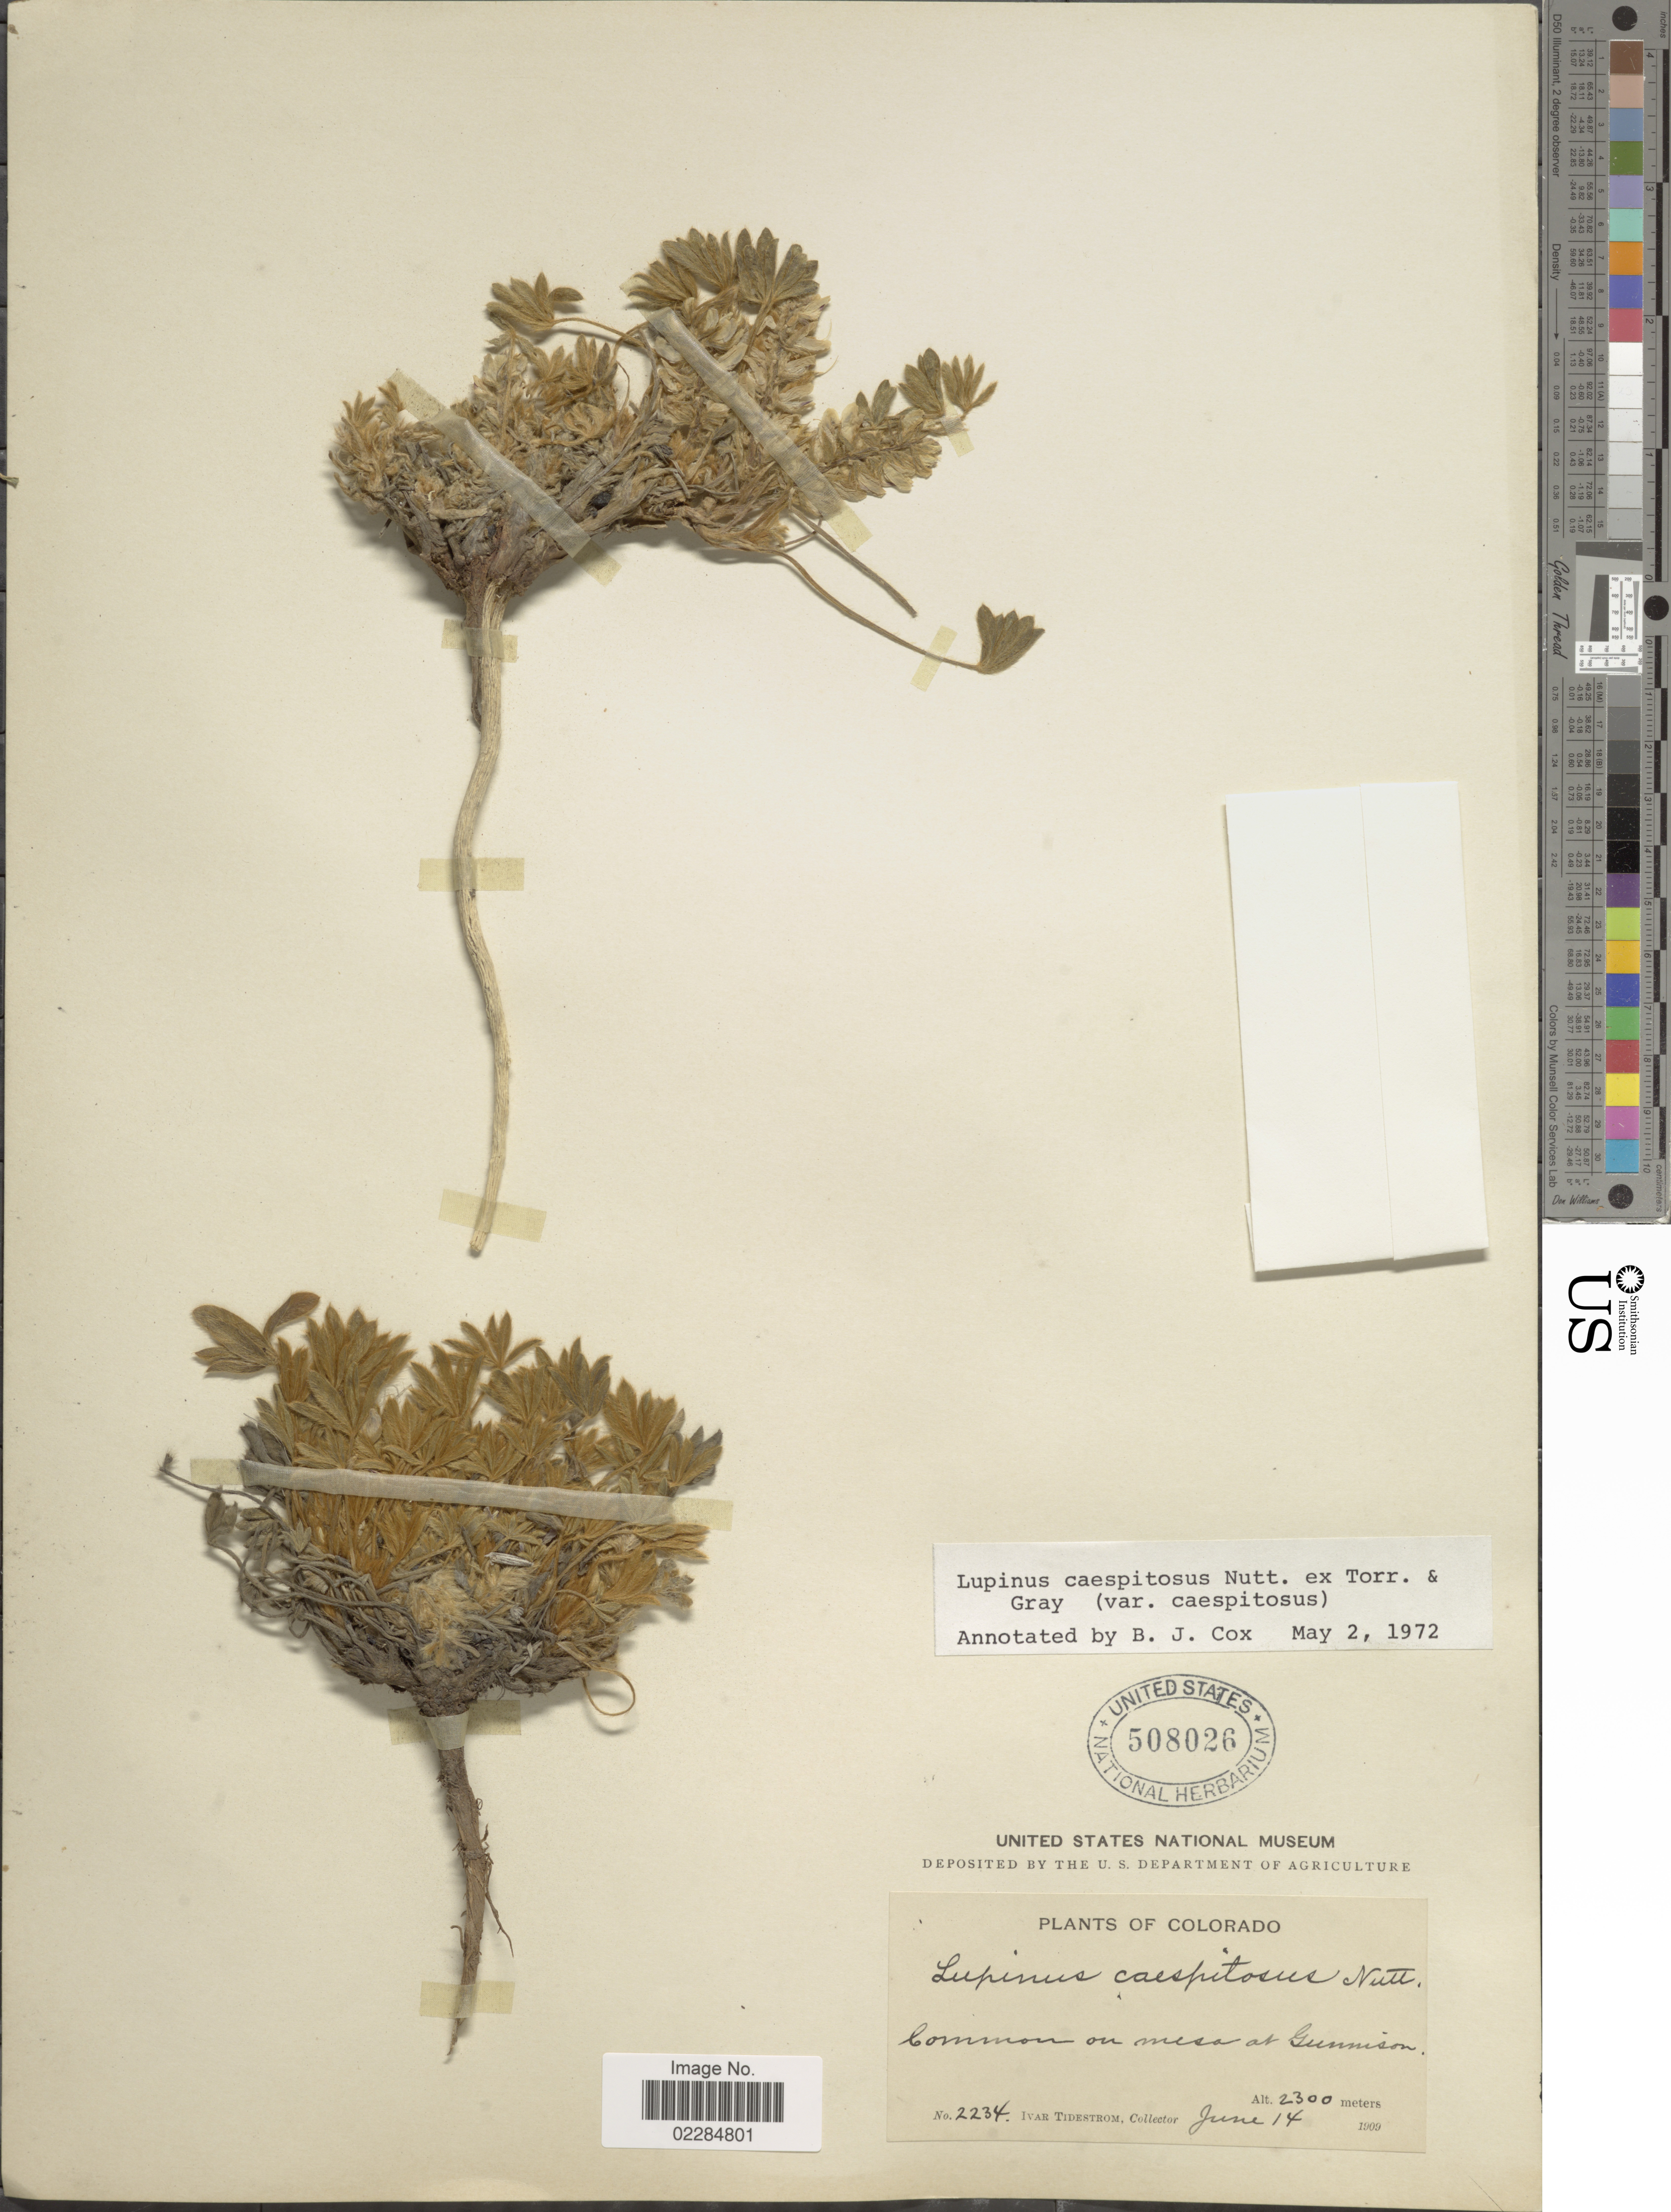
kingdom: Plantae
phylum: Tracheophyta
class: Magnoliopsida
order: Fabales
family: Fabaceae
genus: Lupinus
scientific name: Lupinus caespitosus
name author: Nutt.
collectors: I. F. Tidestrom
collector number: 2234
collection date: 1909-06-14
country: United States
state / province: Colorado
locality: Common on mesa at Gunnison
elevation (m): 2300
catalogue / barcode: US 508026